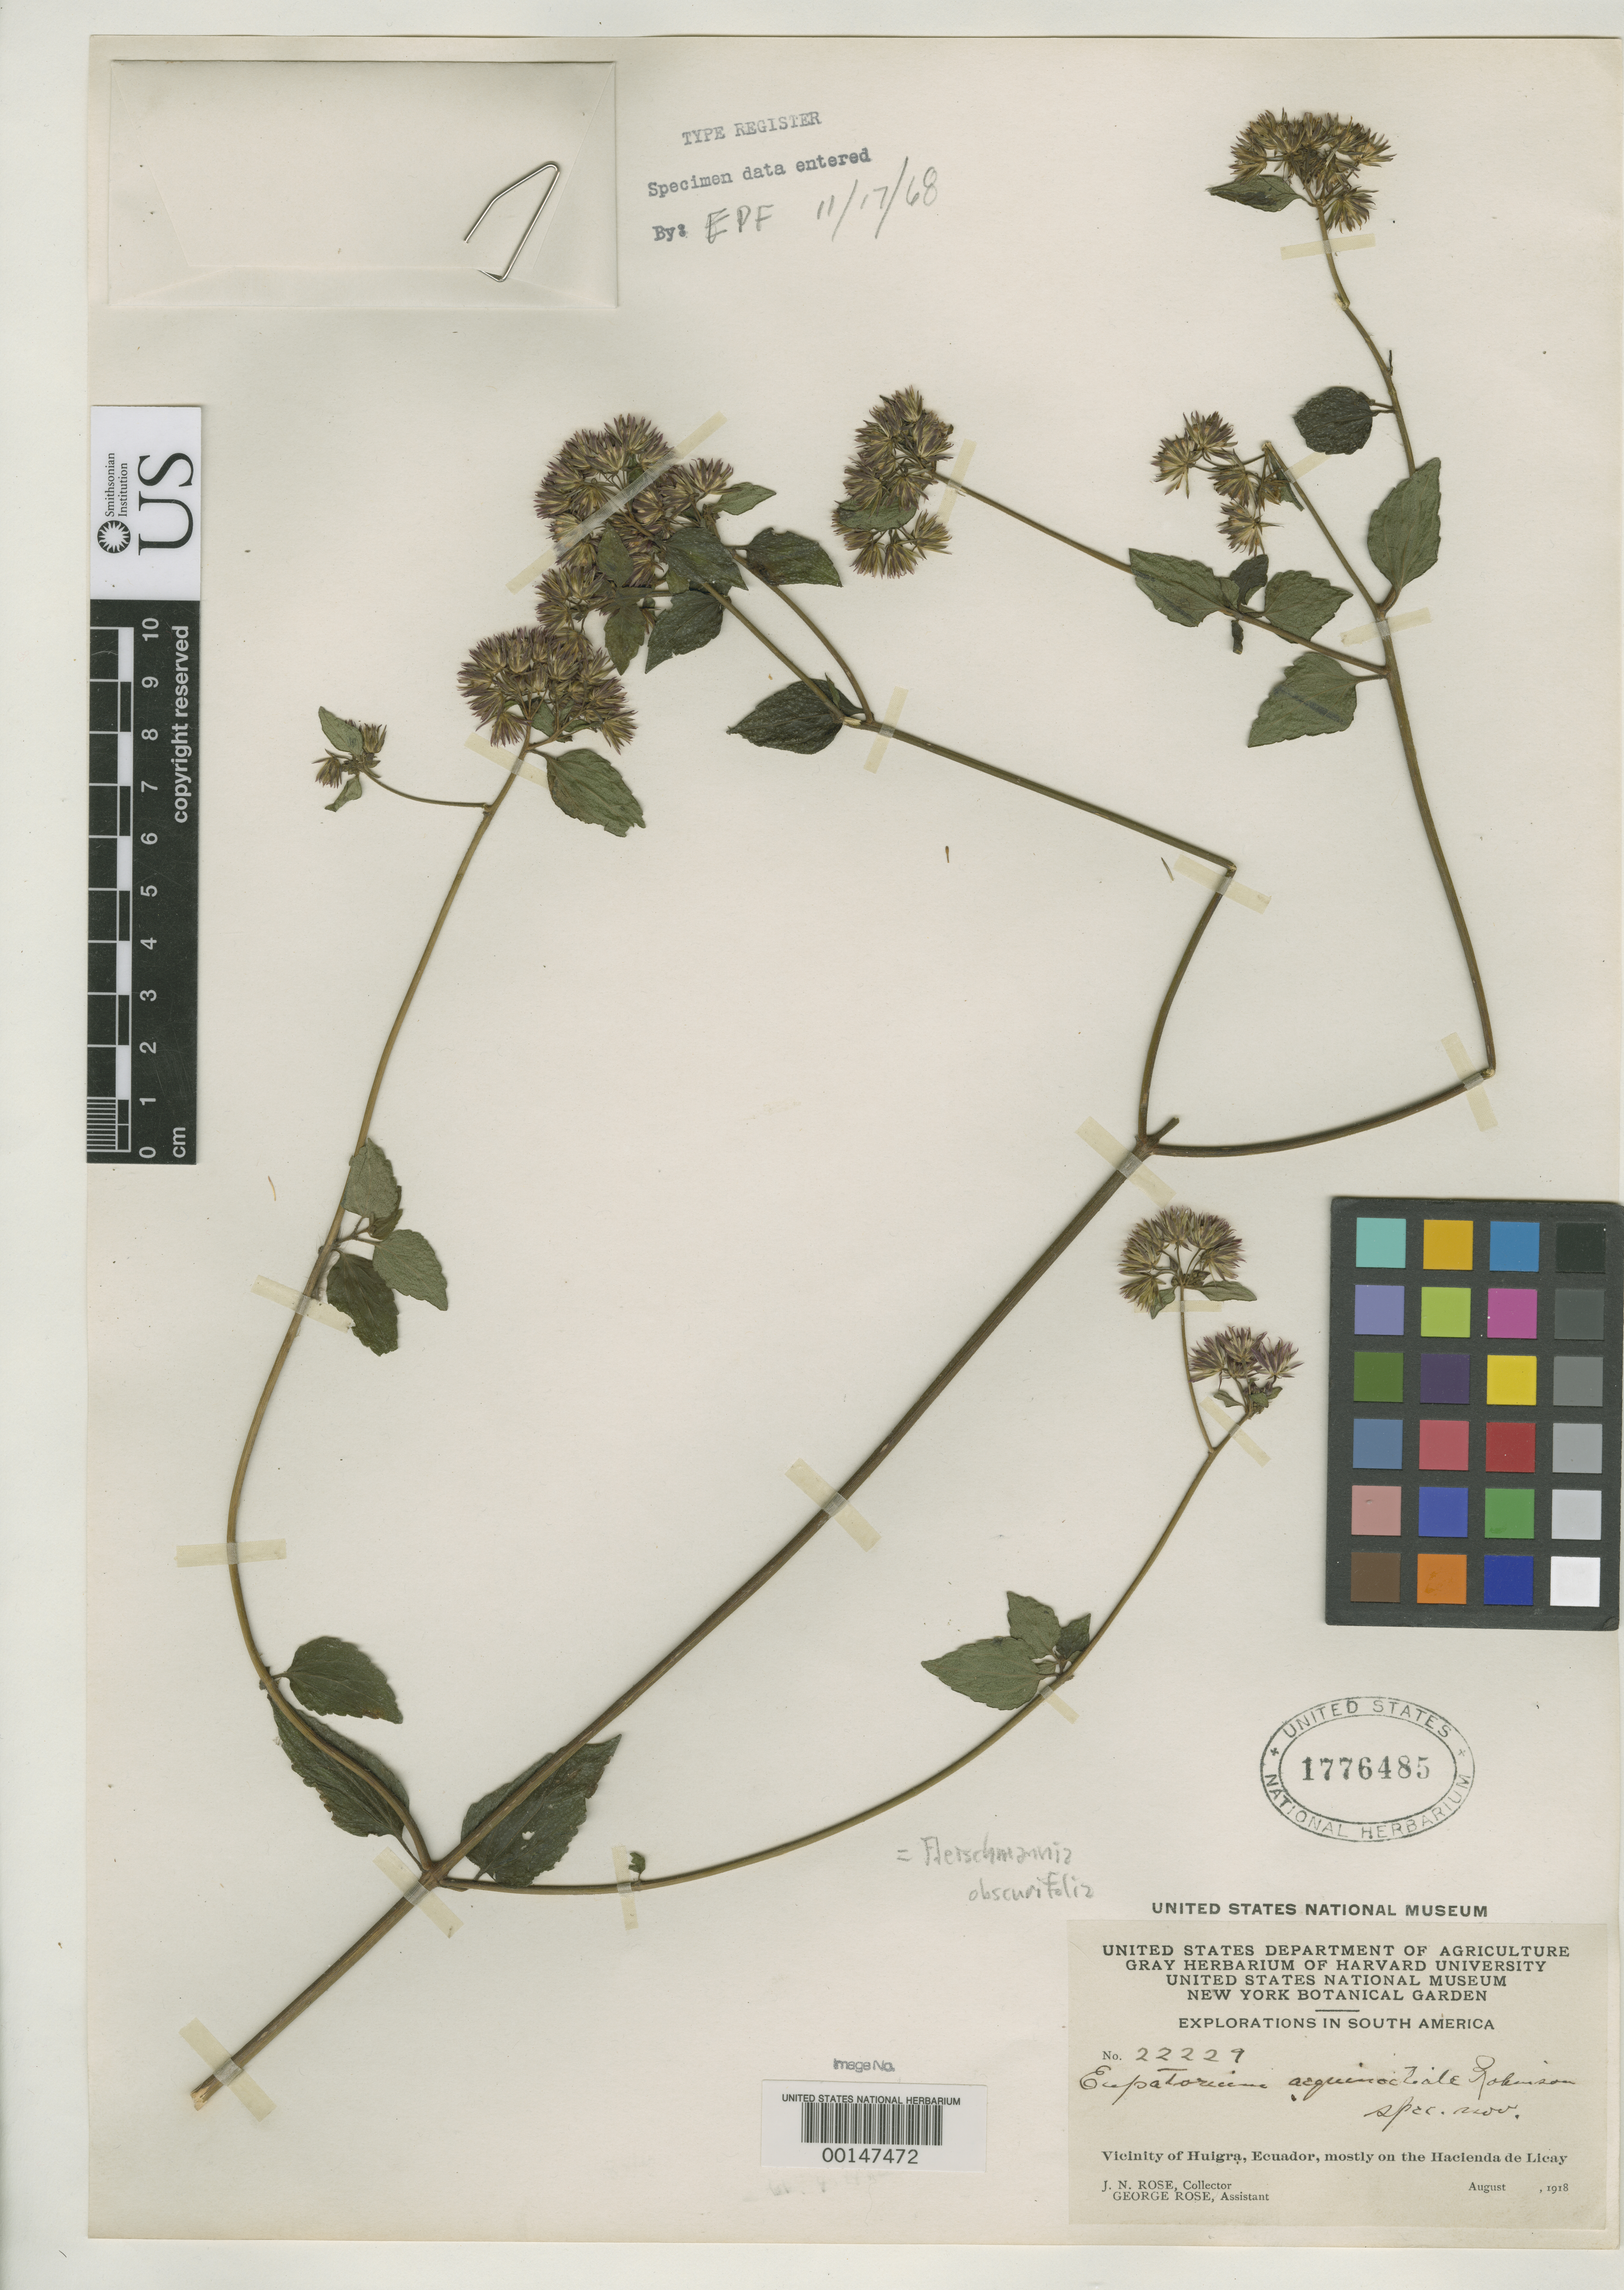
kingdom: Plantae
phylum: Tracheophyta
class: Magnoliopsida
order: Asterales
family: Asteraceae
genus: Eupatorium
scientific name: Eupatorium aequinoctiale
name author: B.L. Rob.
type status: Isotype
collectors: J. N. Rose & G. Rose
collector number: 22229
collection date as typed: Aug 1918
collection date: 1918-08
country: Ecuador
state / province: Chimborazo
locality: Vicinity of Huigra.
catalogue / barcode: US 1776485